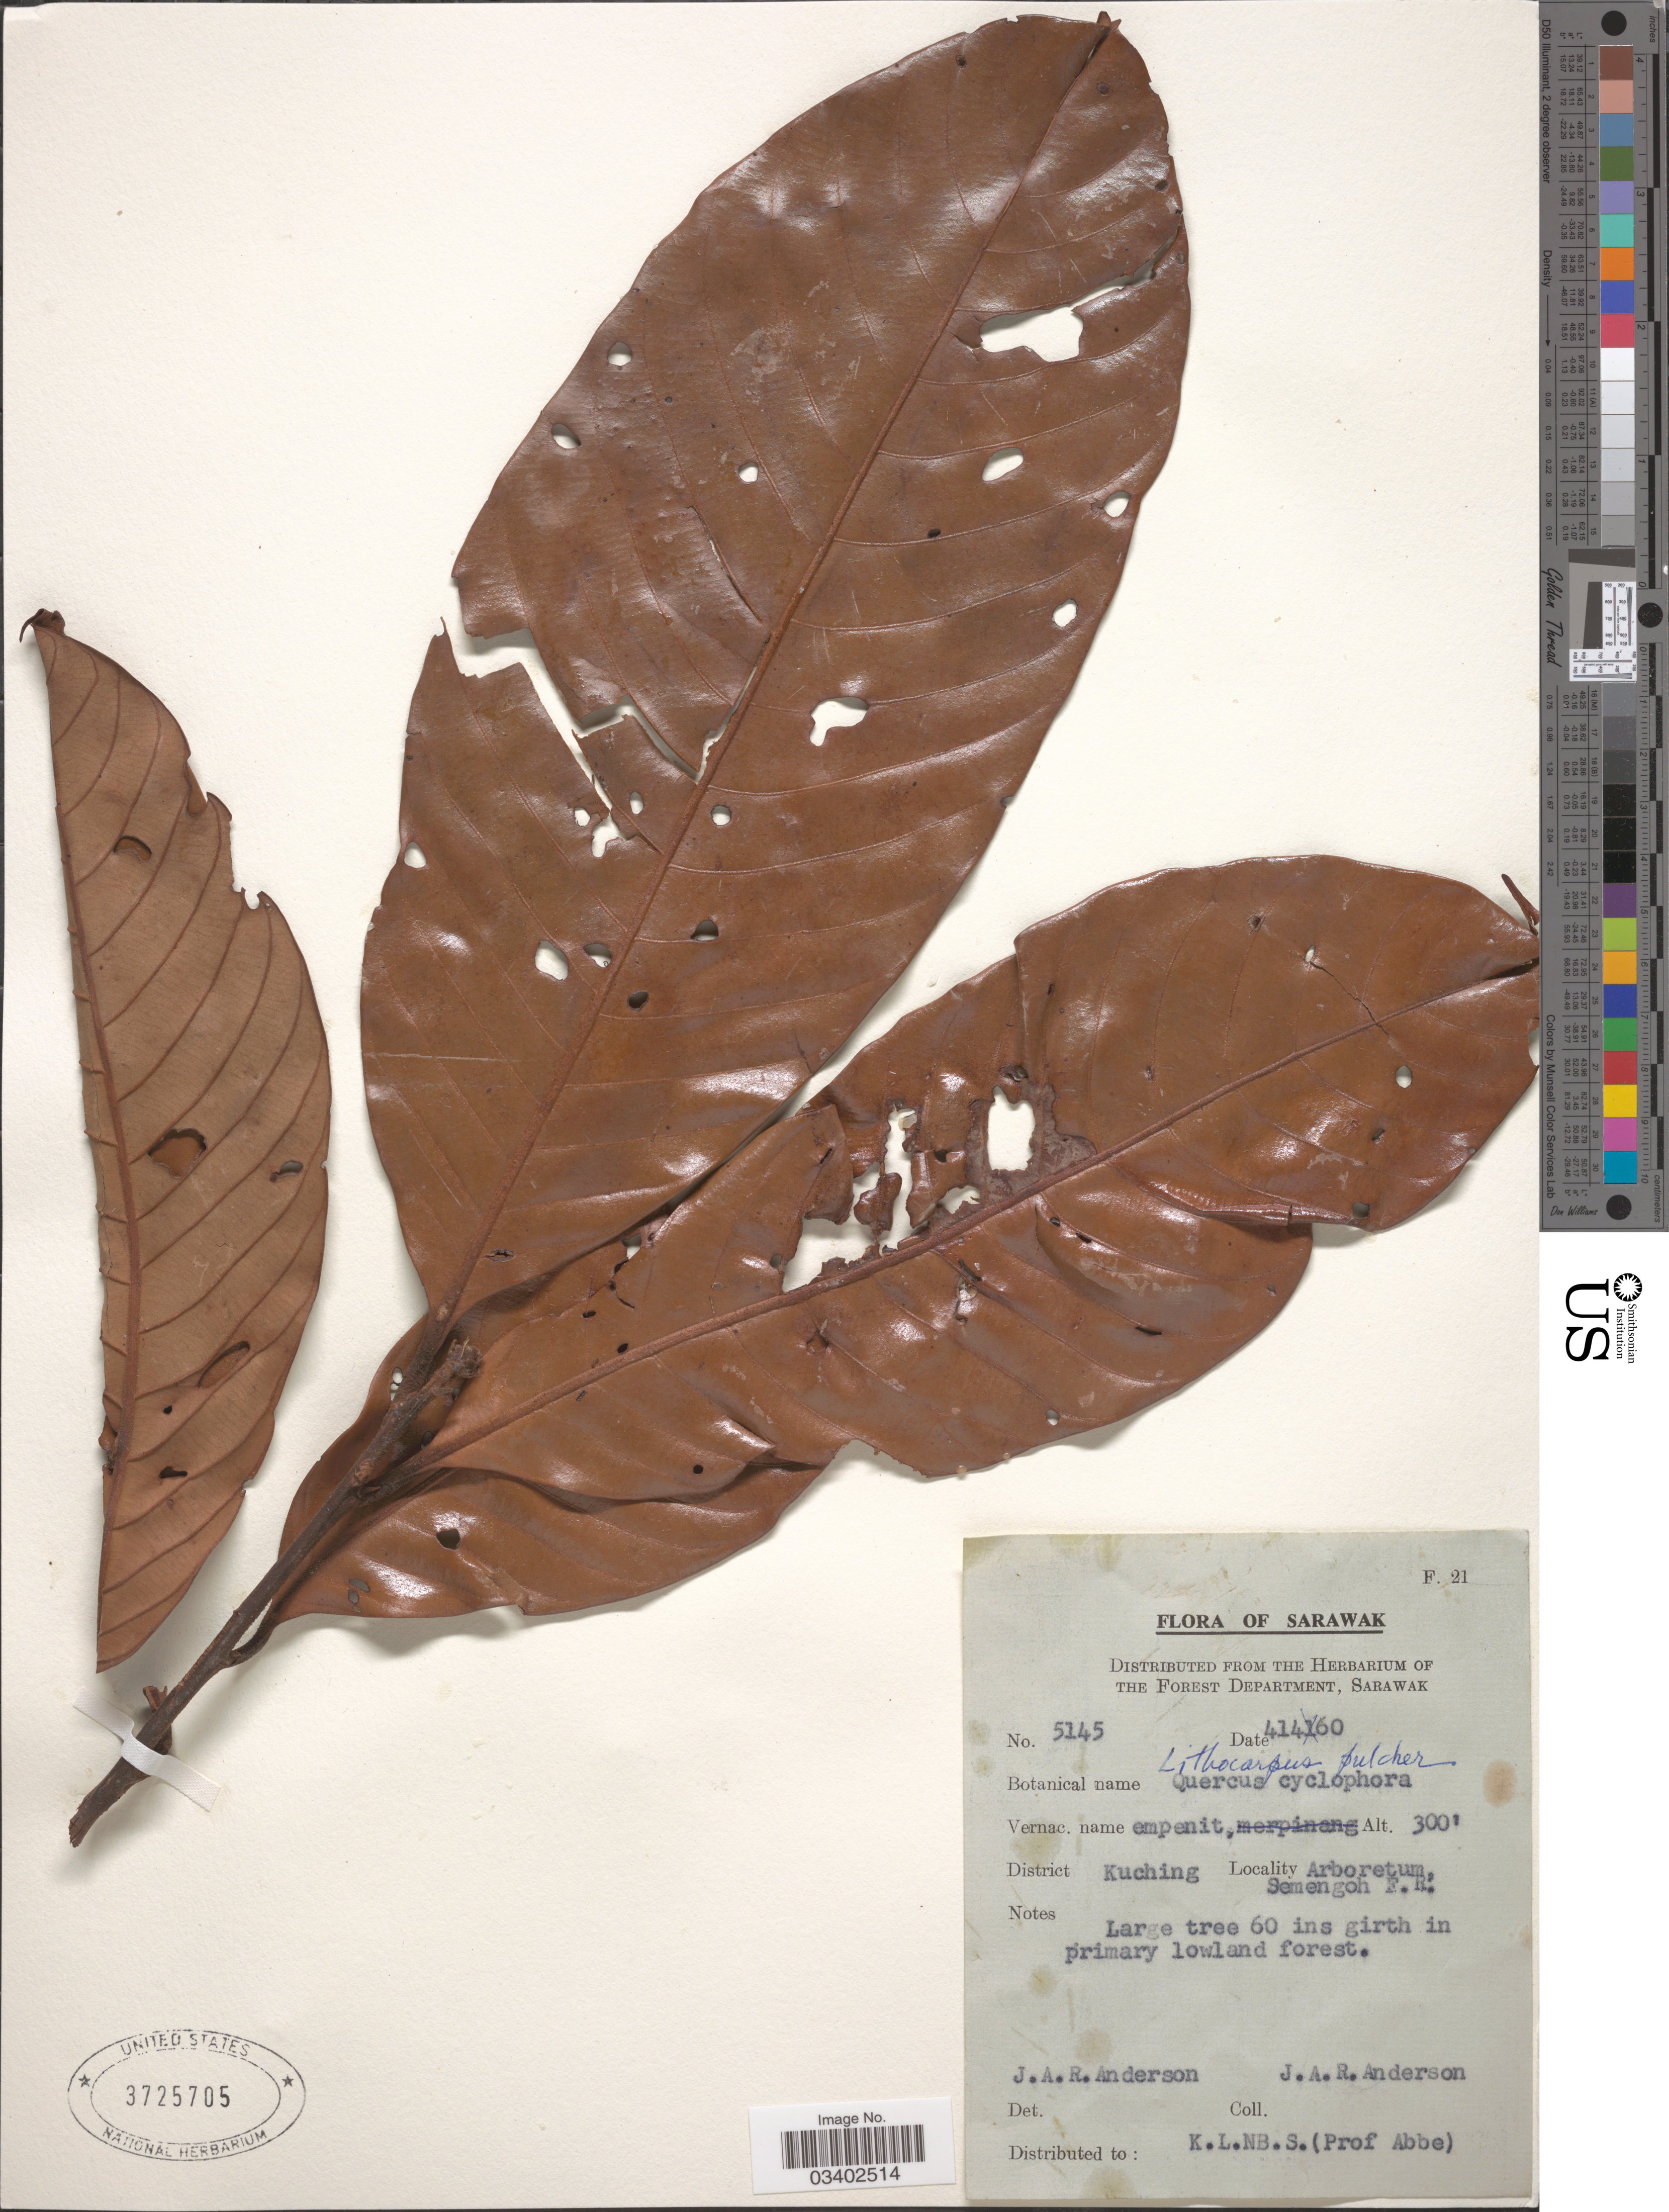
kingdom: Plantae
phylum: Tracheophyta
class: Magnoliopsida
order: Fagales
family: Fagaceae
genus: Lithocarpus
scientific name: Lithocarpus pulcher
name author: (R.M. King) Markgr.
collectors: J. A. R. Anderson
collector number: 5145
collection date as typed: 41460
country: Malaysia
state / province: Sarawak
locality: District Kuching. Arboretum, Semengoh F.R.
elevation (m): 91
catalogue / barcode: US 3725705